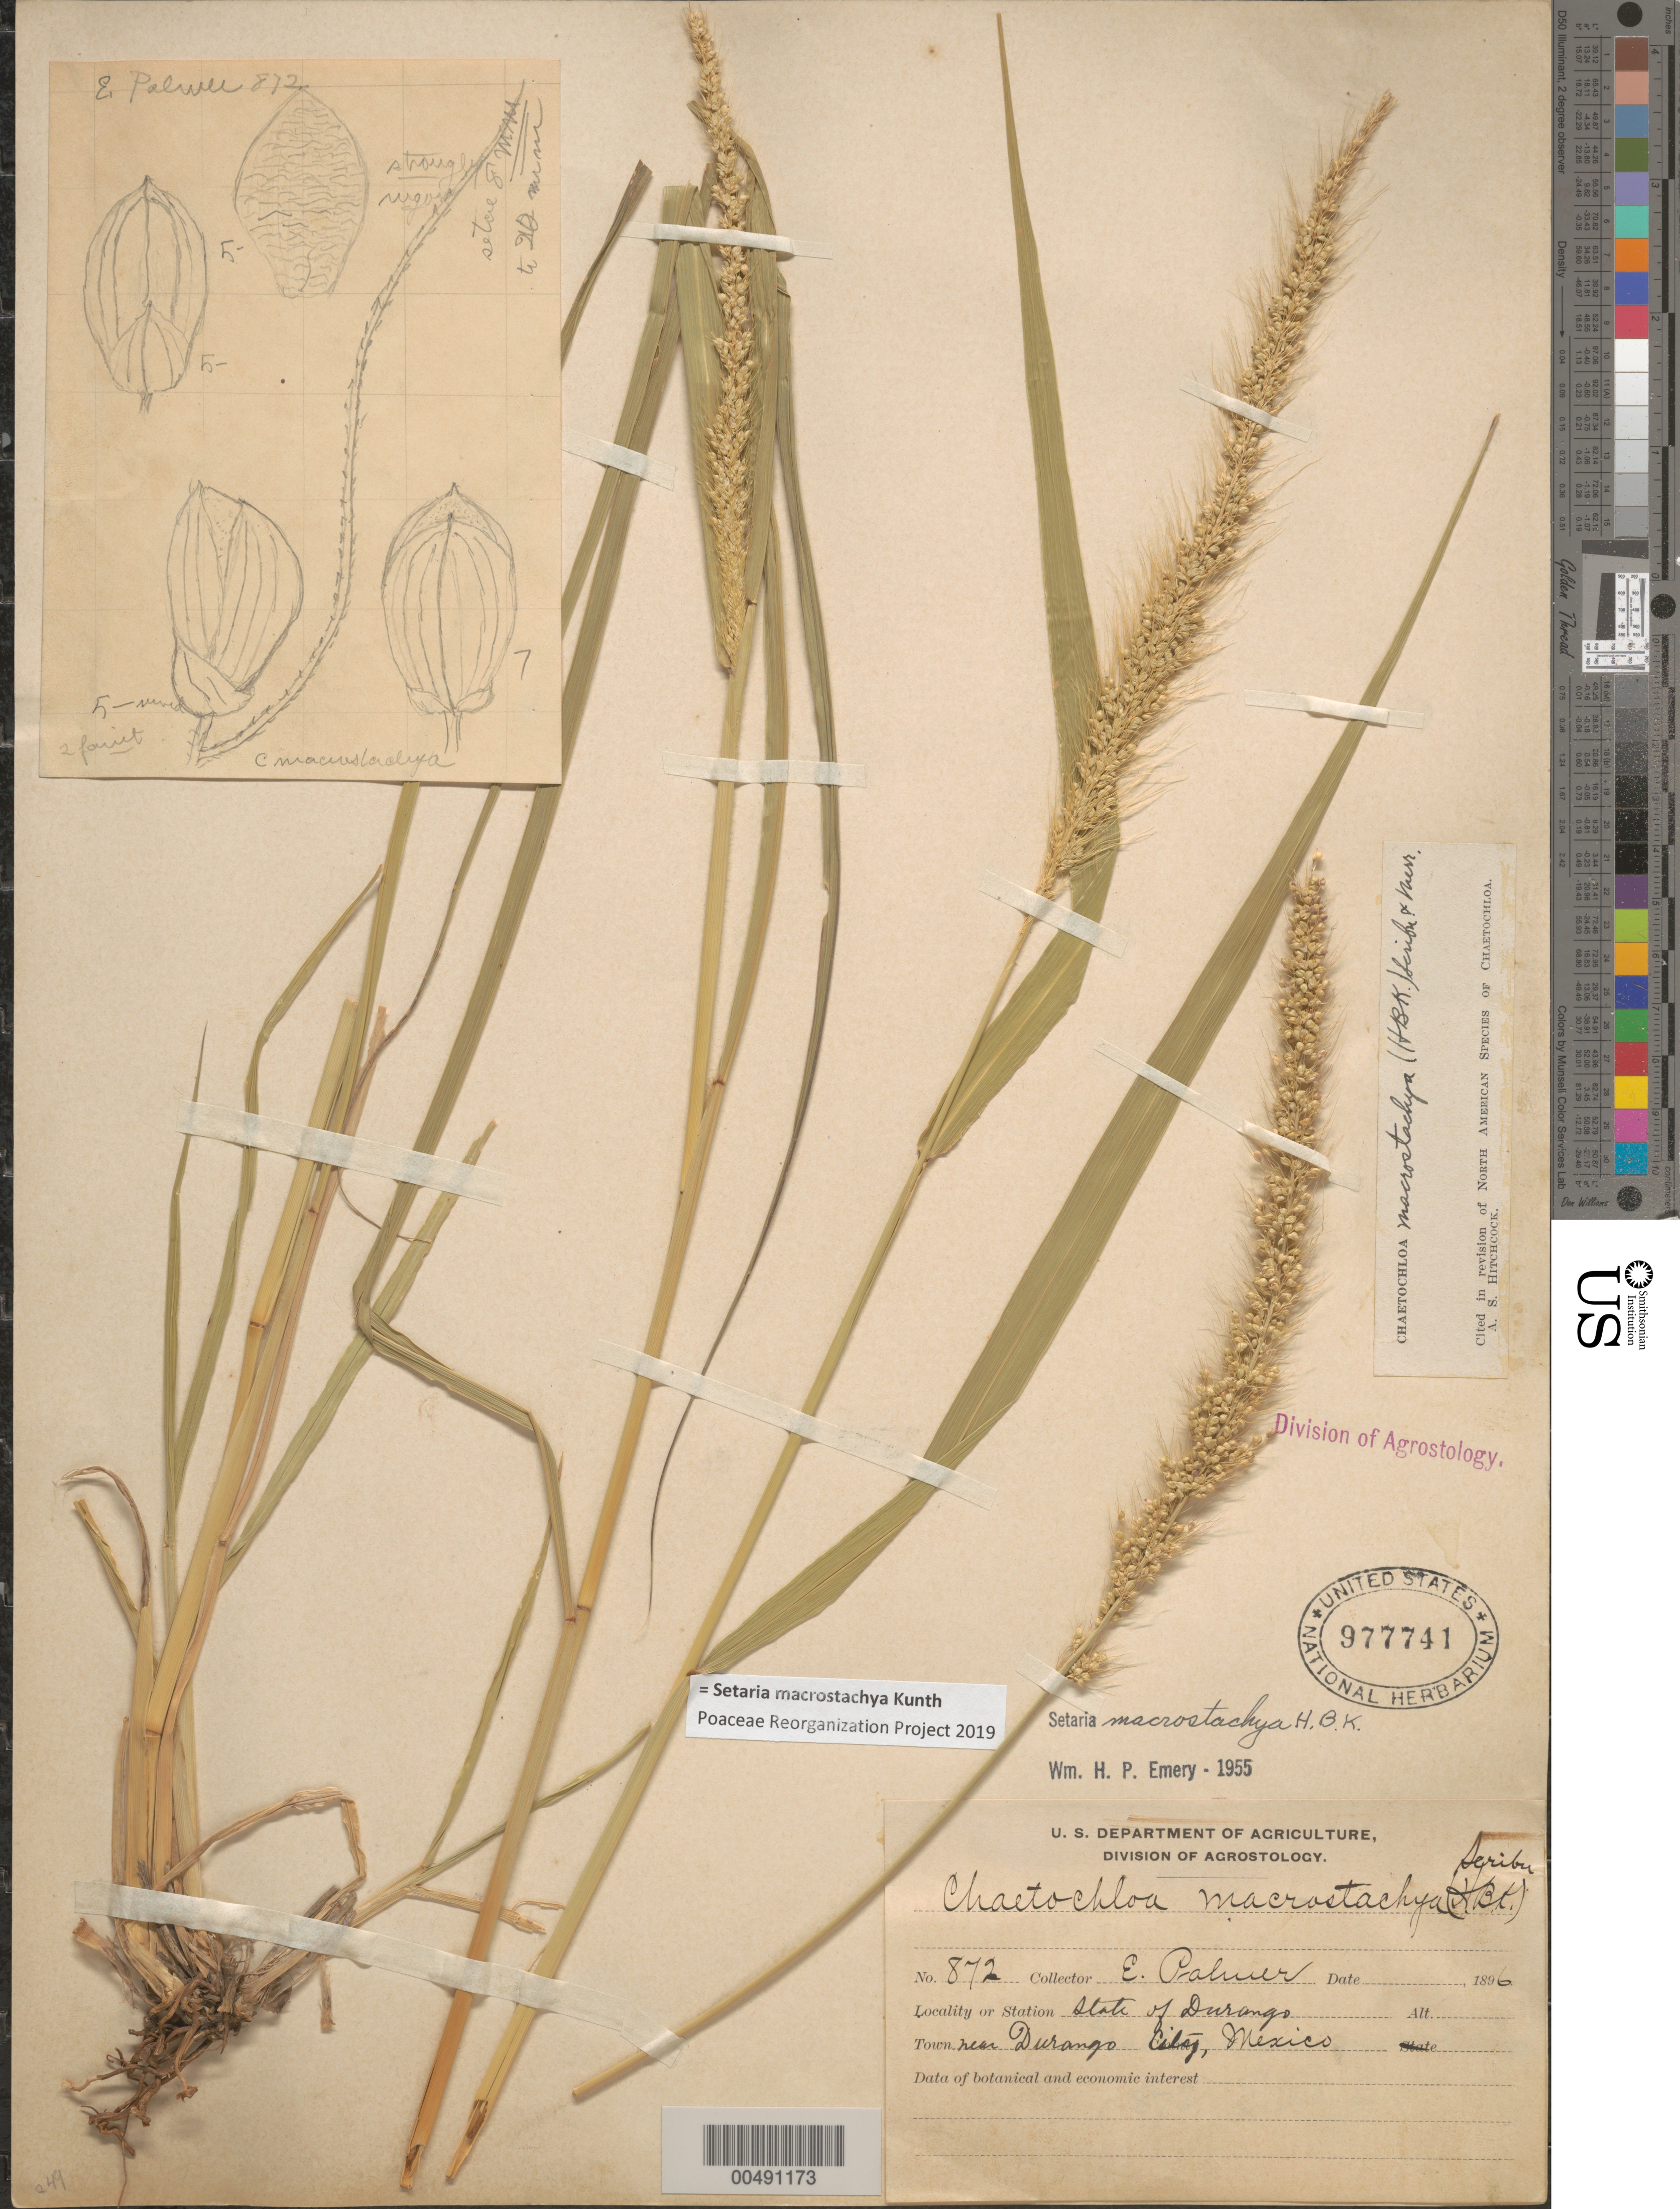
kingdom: Plantae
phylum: Tracheophyta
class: Liliopsida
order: Poales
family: Poaceae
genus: Setaria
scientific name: Setaria macrostachya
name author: Kunth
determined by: Emery, W. H. P.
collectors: E. Palmer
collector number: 872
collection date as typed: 1896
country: Mexico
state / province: Durango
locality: Near Durango City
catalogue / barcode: US 977741